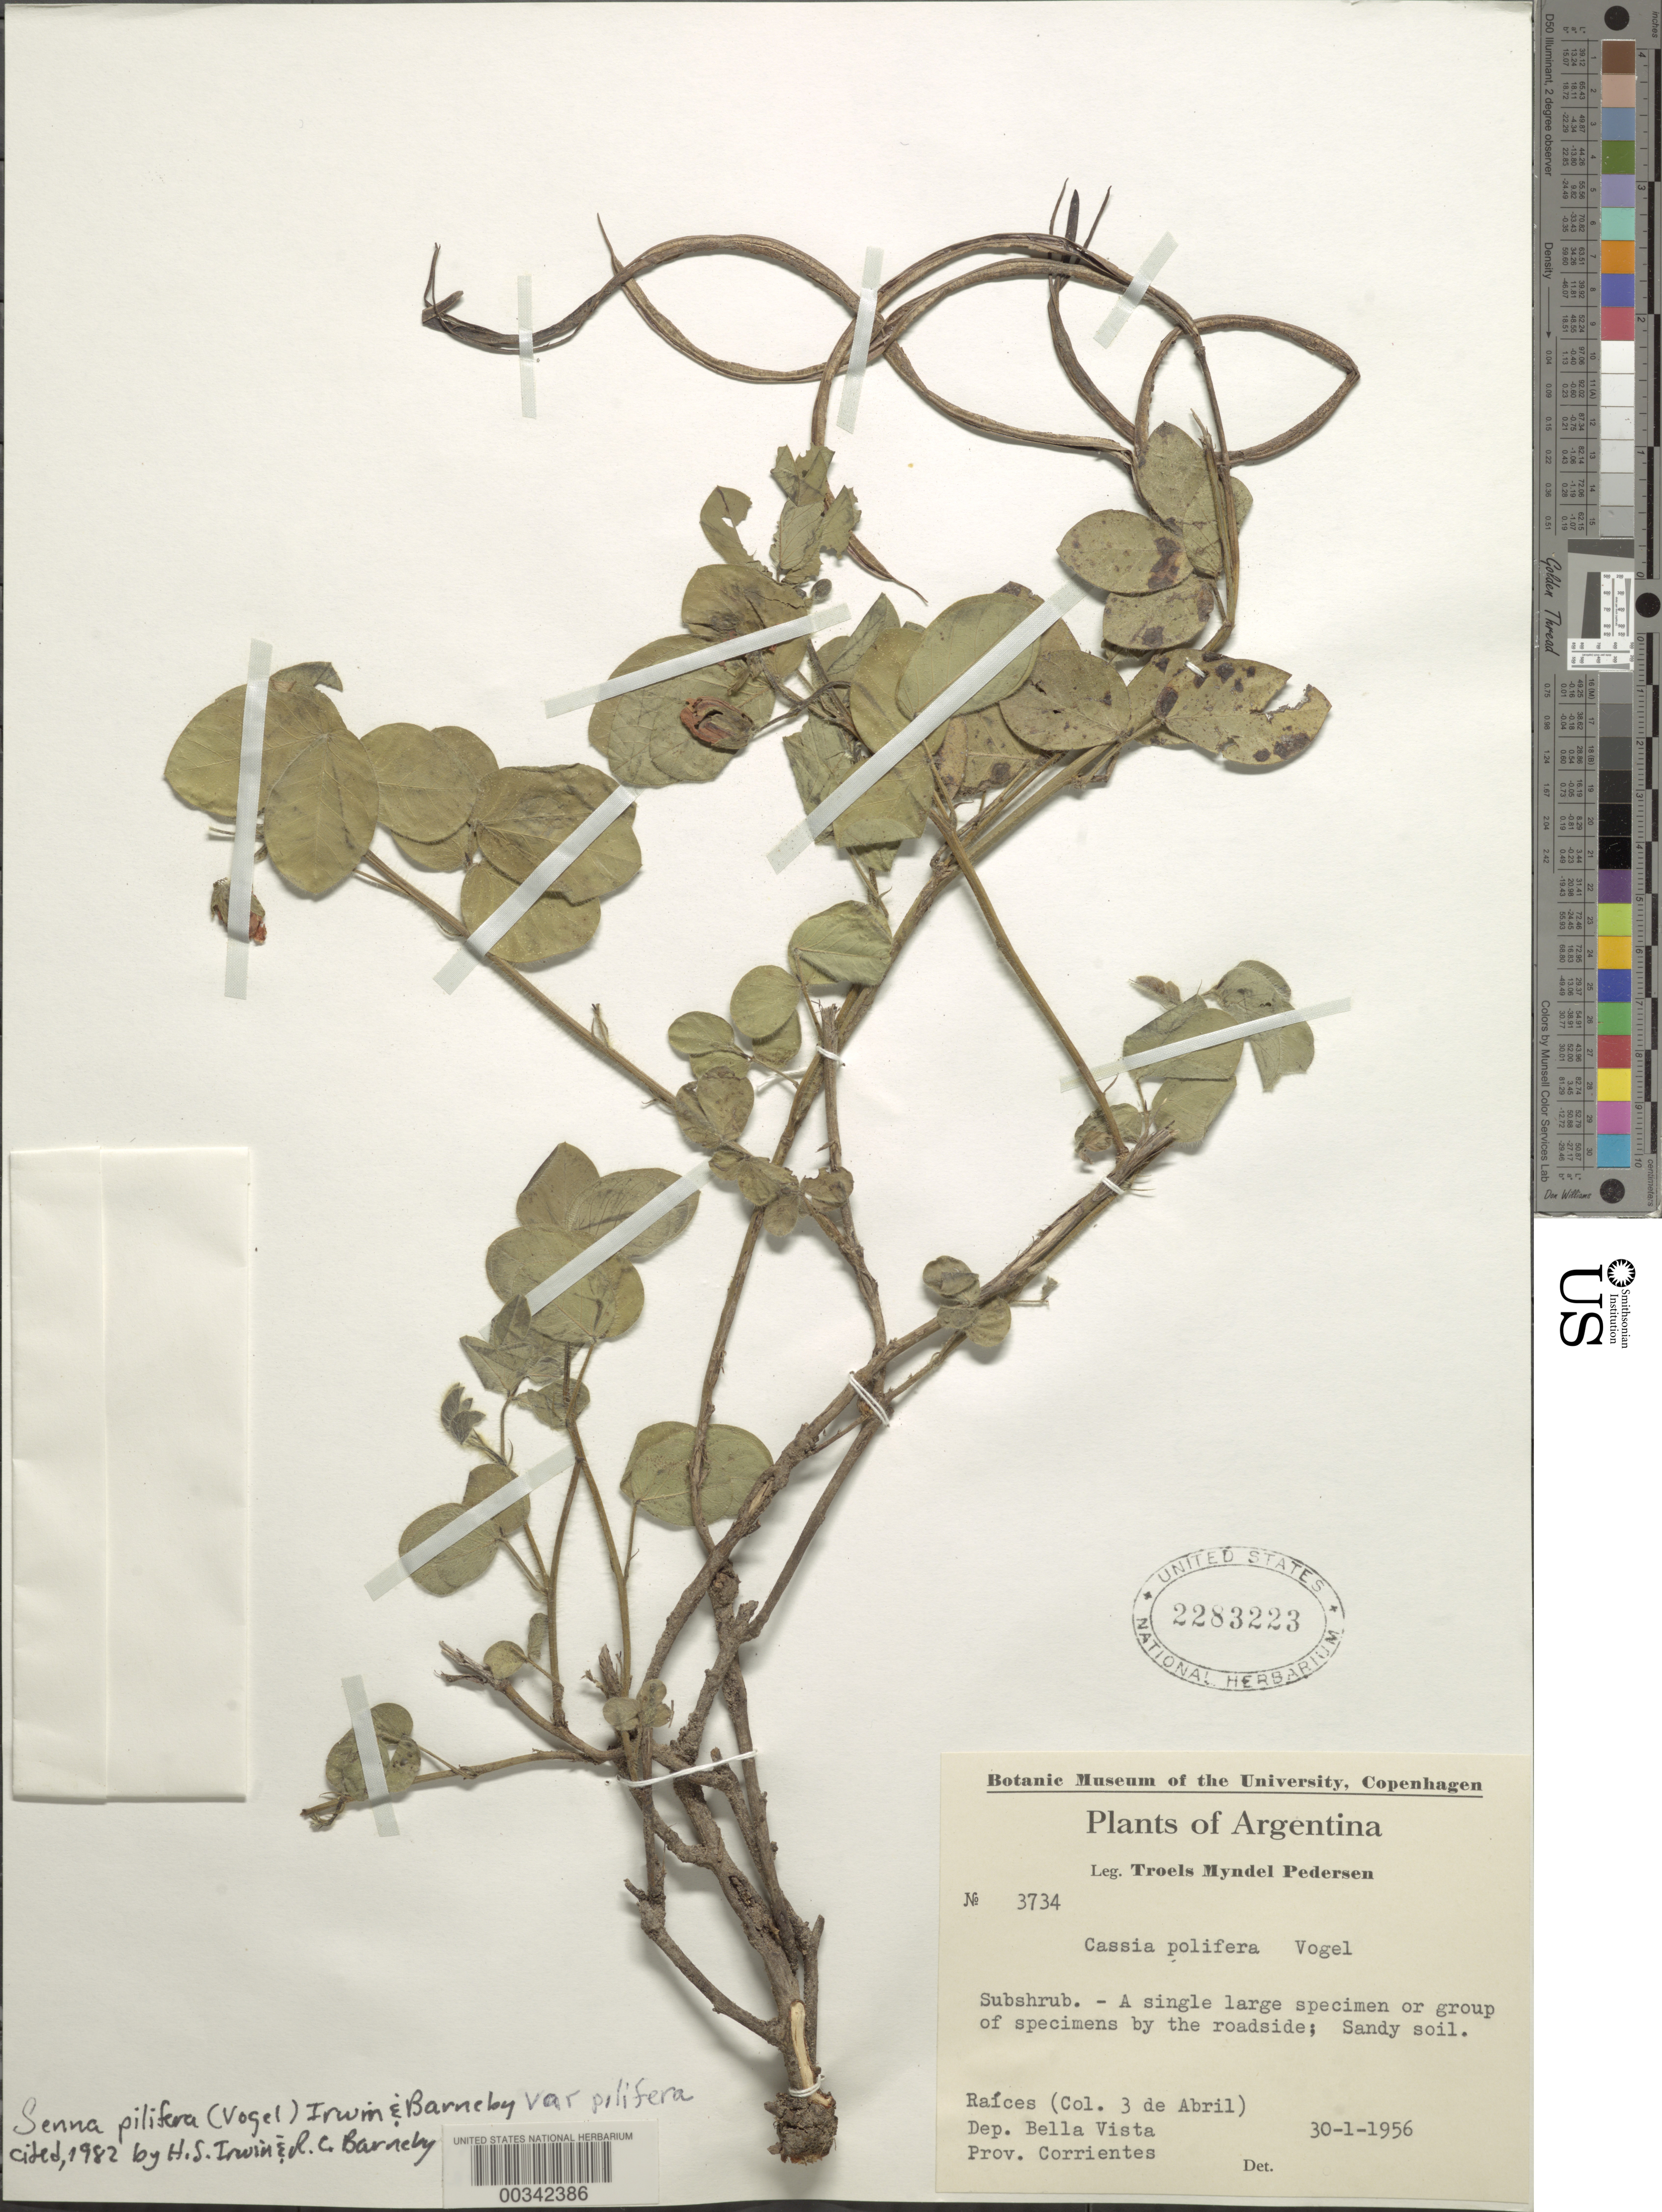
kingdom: Plantae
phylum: Tracheophyta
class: Magnoliopsida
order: Fabales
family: Fabaceae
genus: Senna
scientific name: Senna pilifera var. pilifera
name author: (Vogel) H.S. Irwin & Barneby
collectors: T. M. Pedersen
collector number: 3734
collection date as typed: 30 Jan 1956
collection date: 1956-01-30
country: Argentina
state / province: Corrientes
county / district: Bella Vista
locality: Raices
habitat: Roadside; sandy soil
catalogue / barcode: US 2283223